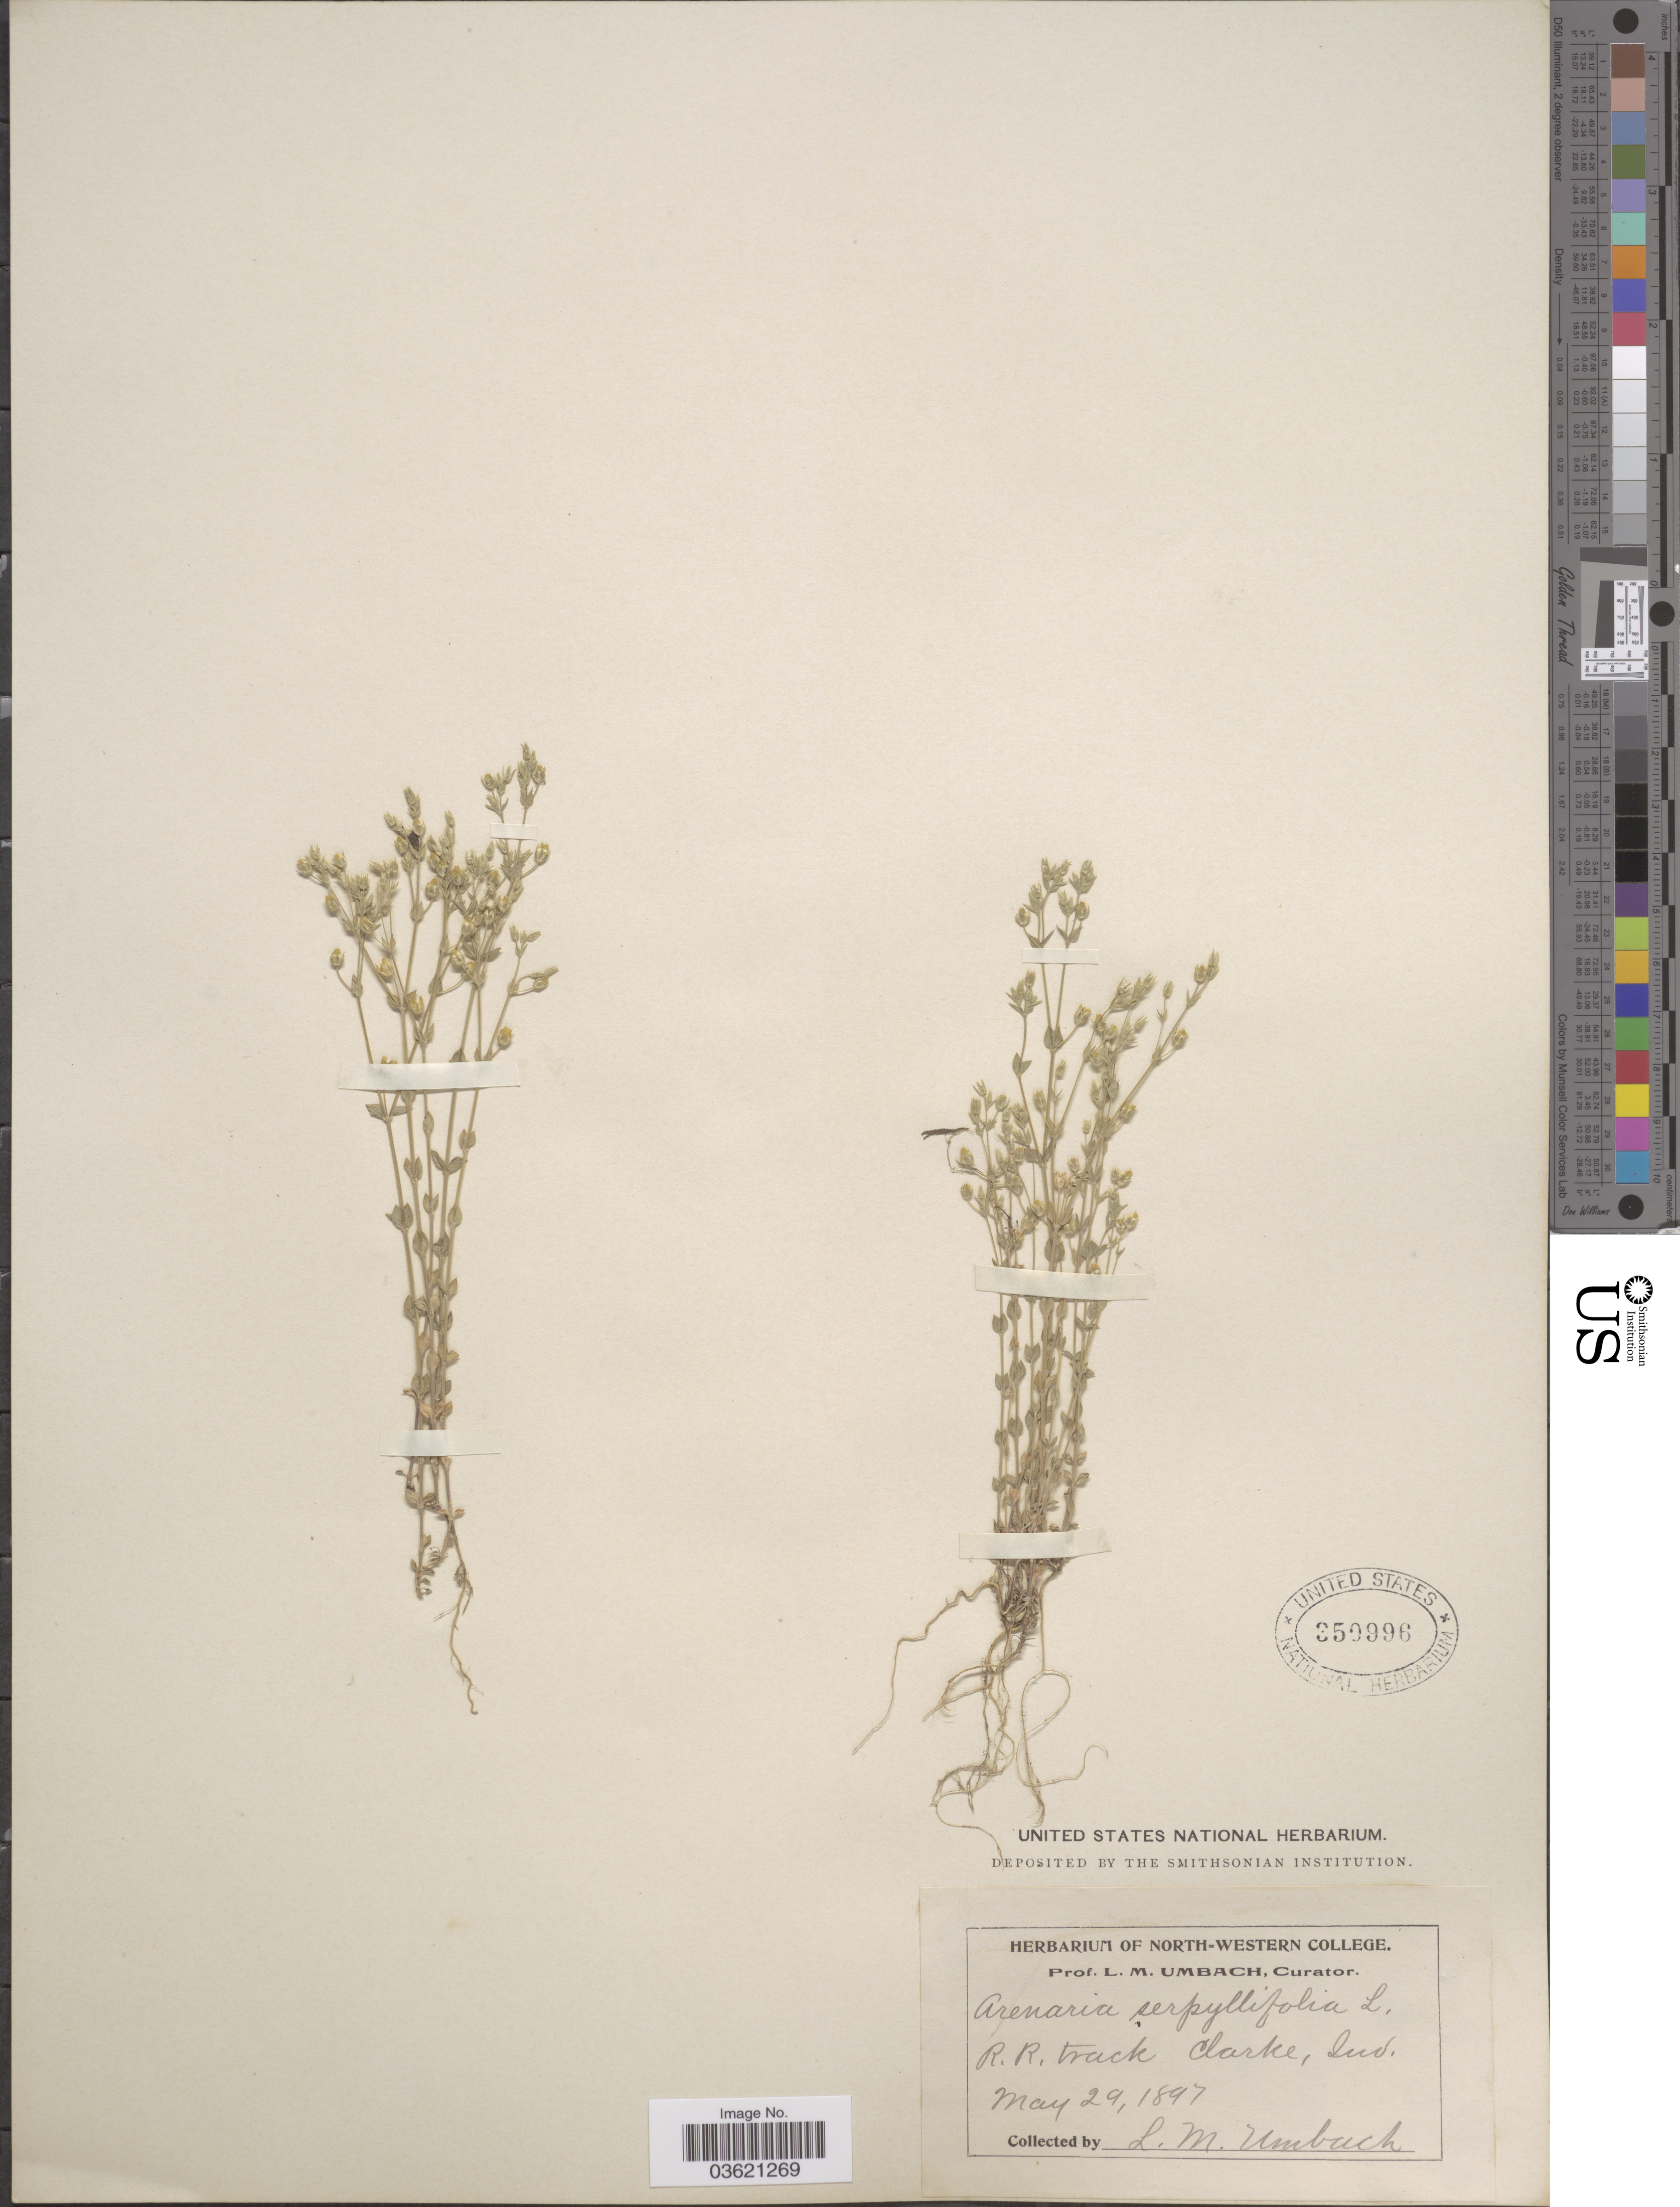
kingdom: Plantae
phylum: Tracheophyta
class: Magnoliopsida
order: Caryophyllales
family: Caryophyllaceae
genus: Arenaria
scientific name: Arenaria serpyllifolia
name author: L.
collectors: L. M. Umbach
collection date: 1897-05-29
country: United States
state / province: Indiana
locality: R.R. track. Clarke.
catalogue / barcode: US 350996